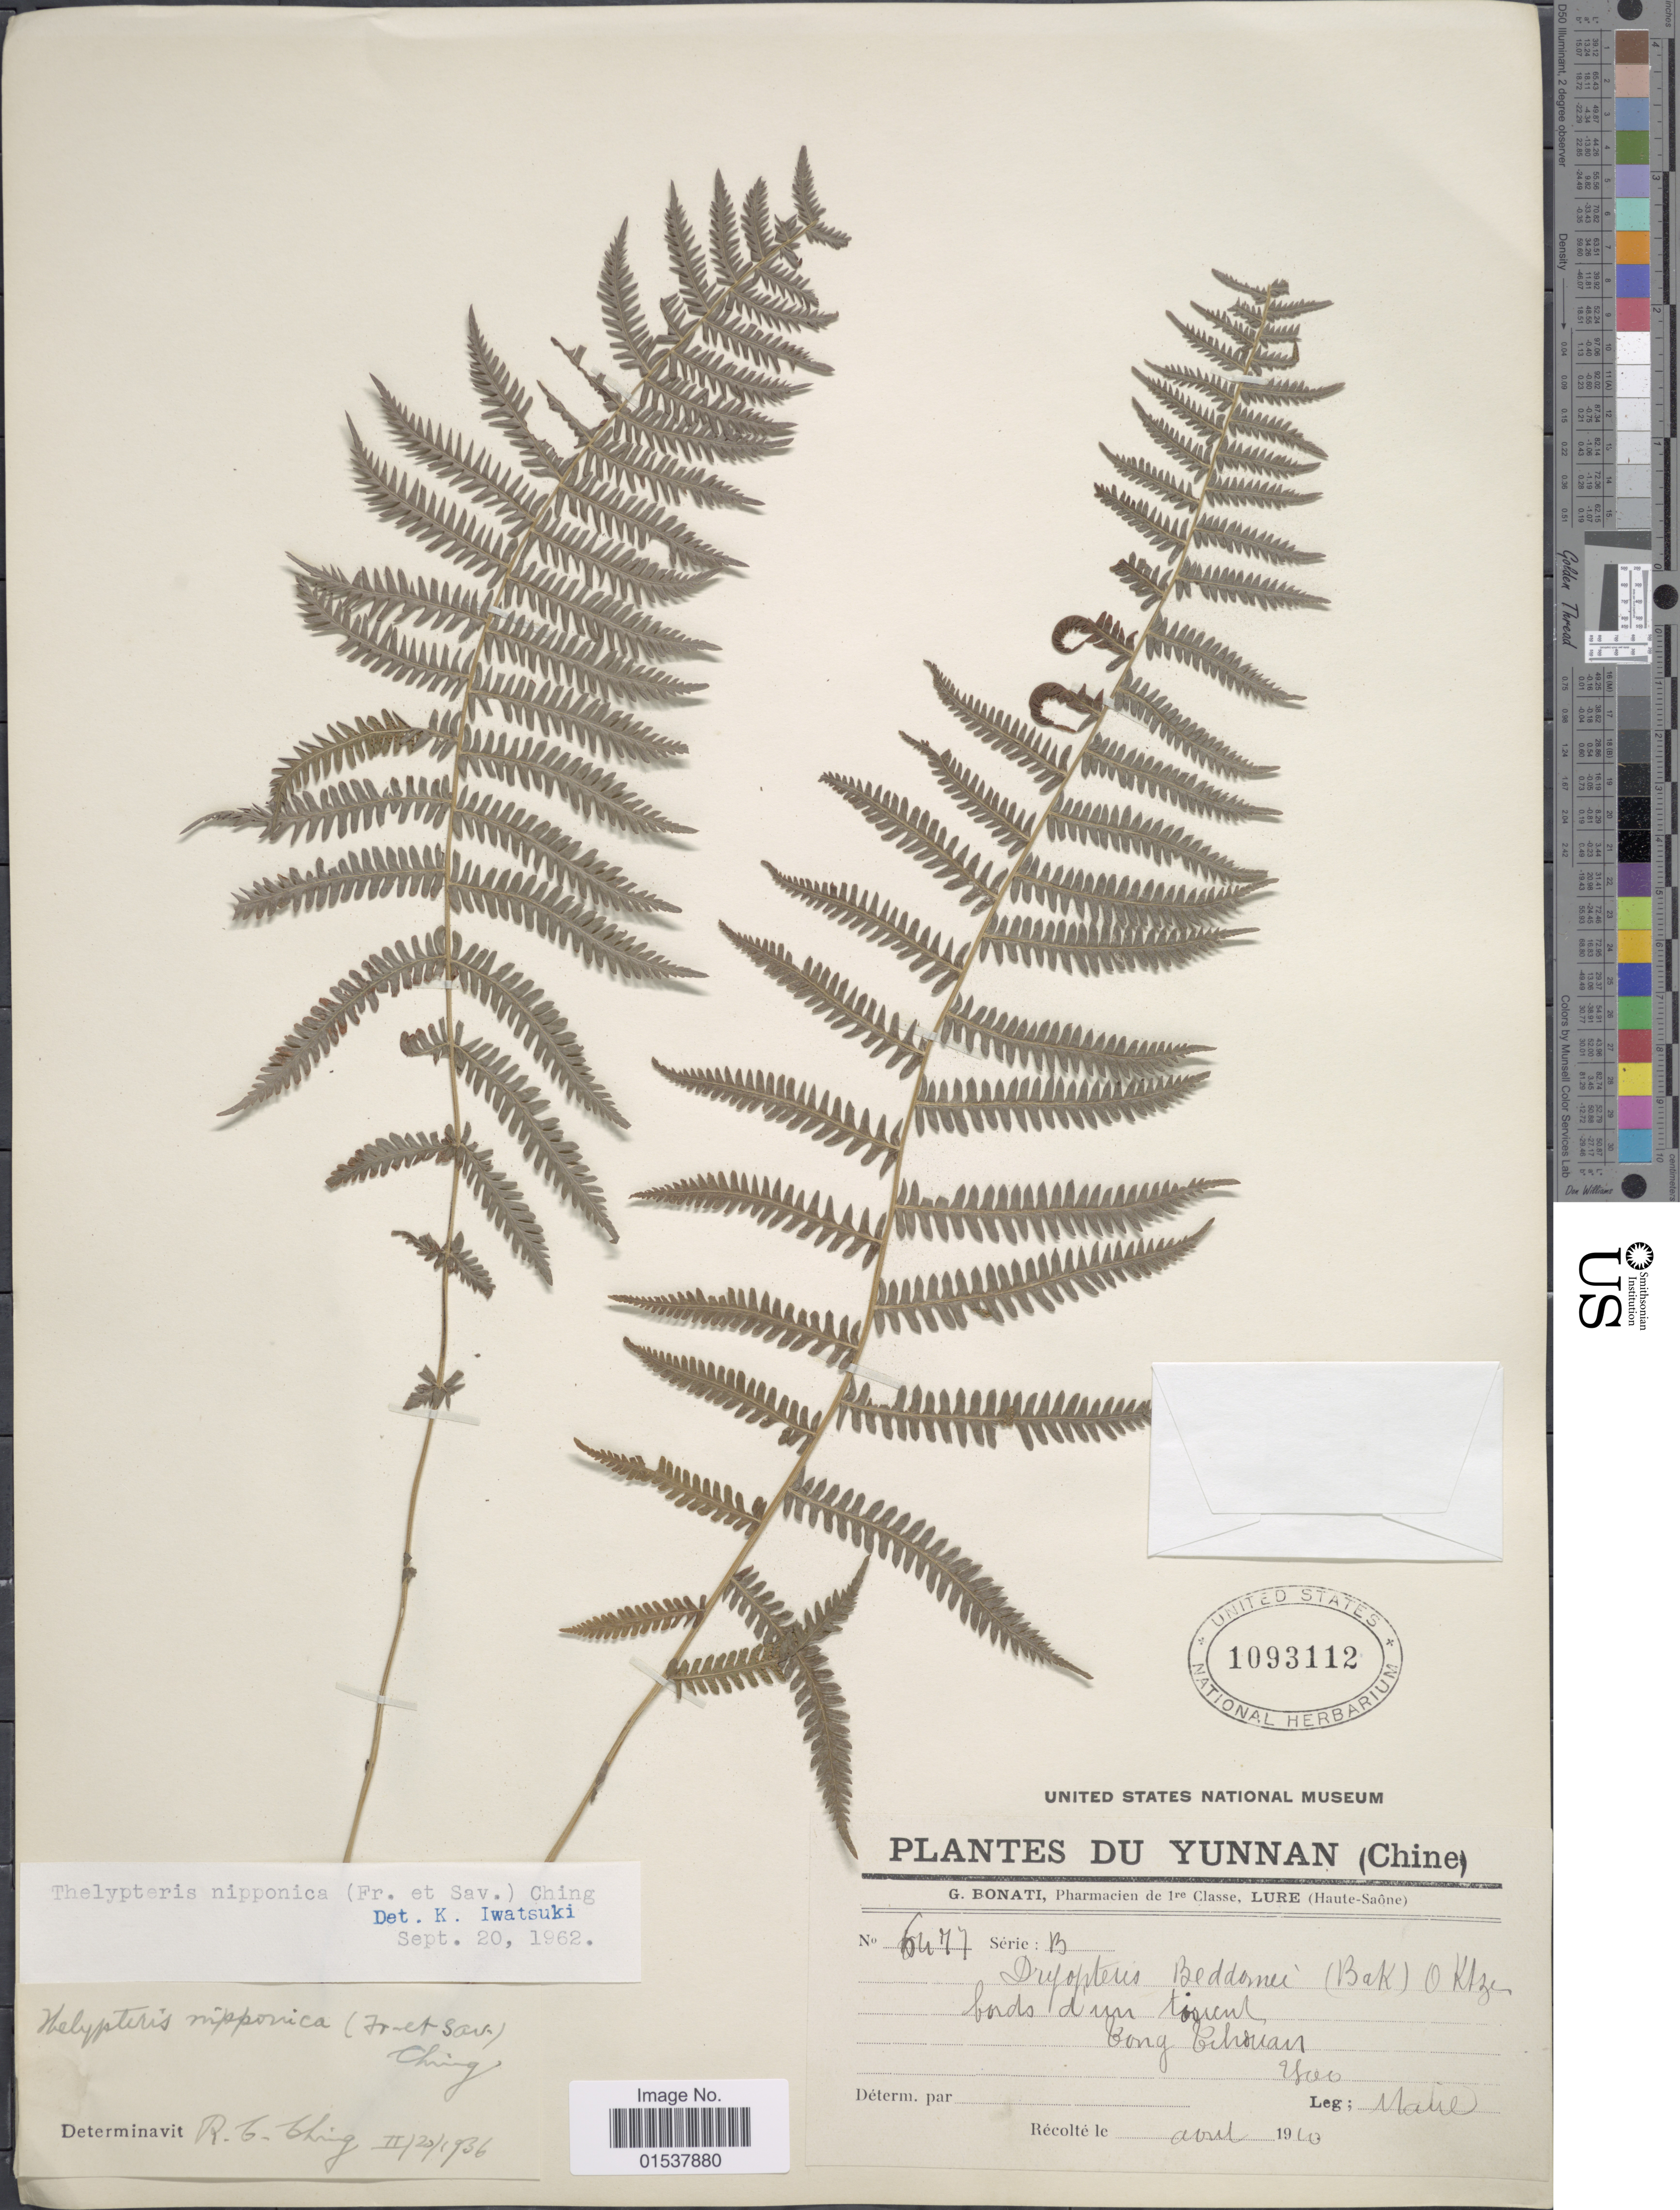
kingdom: Plantae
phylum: Tracheophyta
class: Polypodiopsida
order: Polypodiales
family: Thelypteridaceae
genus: Parathelypteris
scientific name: Parathelypteris nipponica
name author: (Franch. & Sav.) Ching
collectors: Maire, --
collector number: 6477B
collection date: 1910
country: China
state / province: Yunnan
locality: Yunnan (Chine), Tong Tchouan, Yao [interpreted]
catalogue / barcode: US 1093112